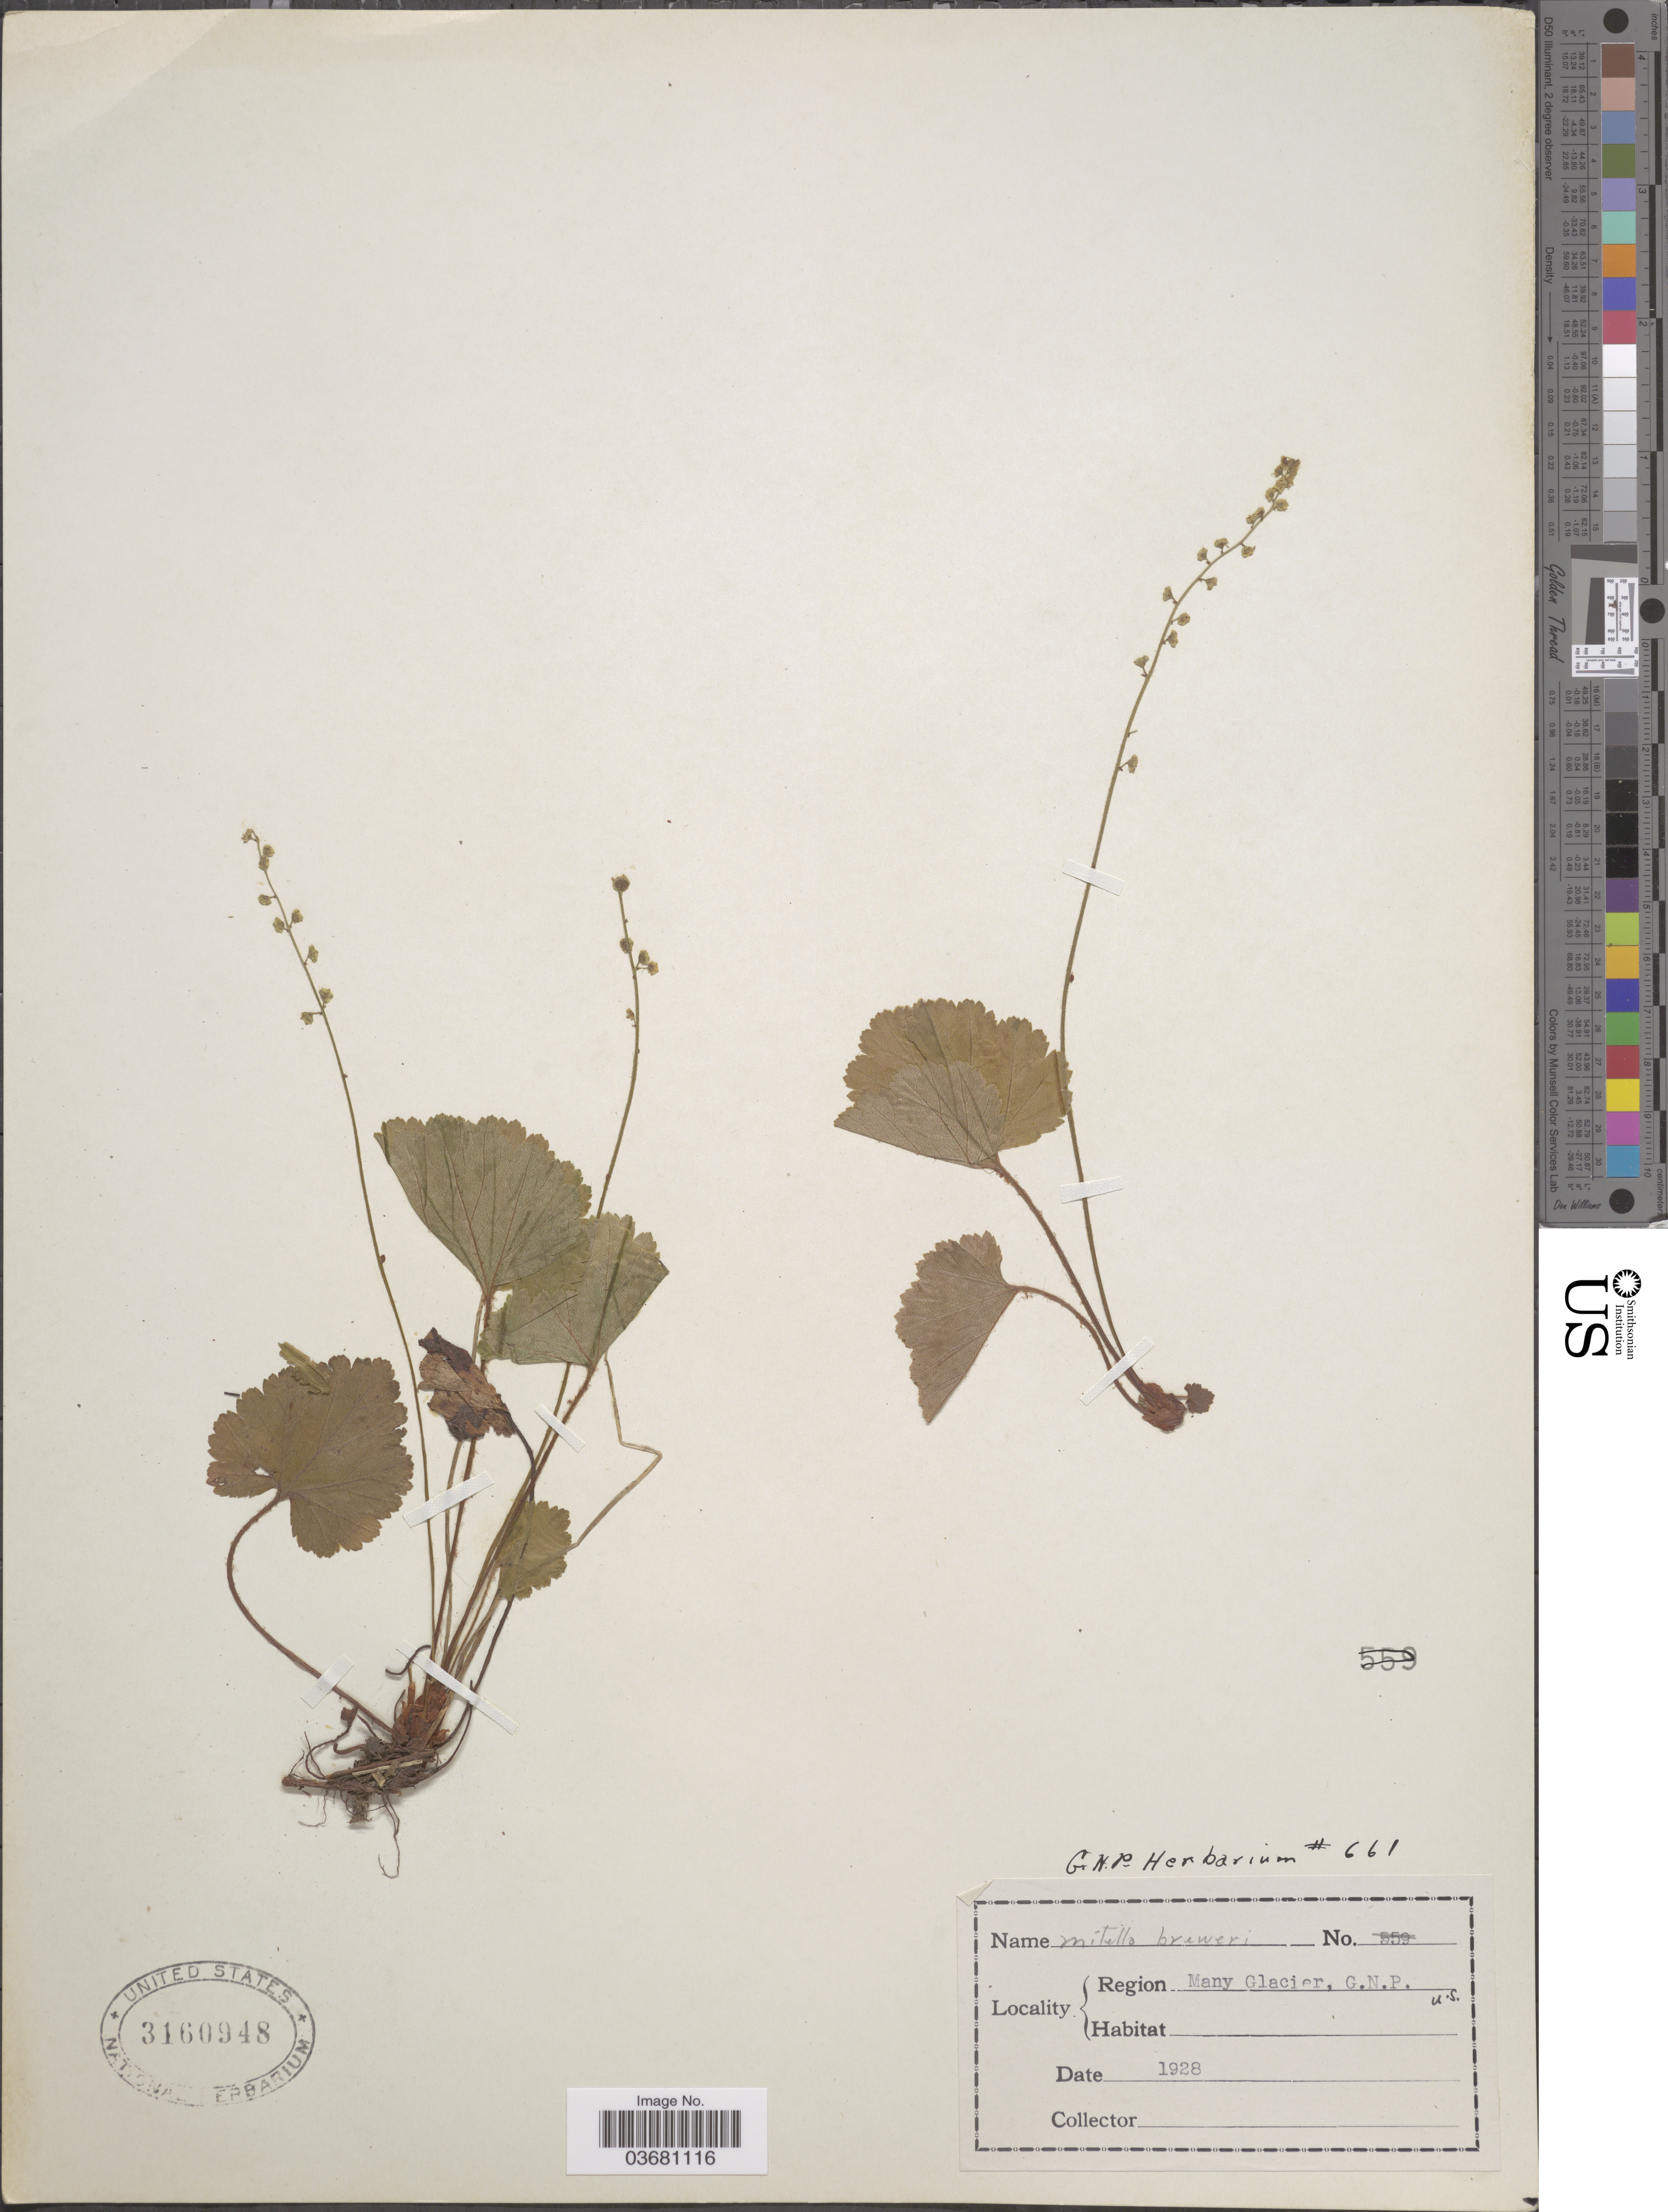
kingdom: Plantae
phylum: Tracheophyta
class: Magnoliopsida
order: Saxifragales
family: Saxifragaceae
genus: Mitella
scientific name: Mitella breweri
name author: A. Gray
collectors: ex herb. G. N. P.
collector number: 661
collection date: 1928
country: United States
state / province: Montana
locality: Region Many Glacier, G.N.P.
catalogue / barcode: US 3160948